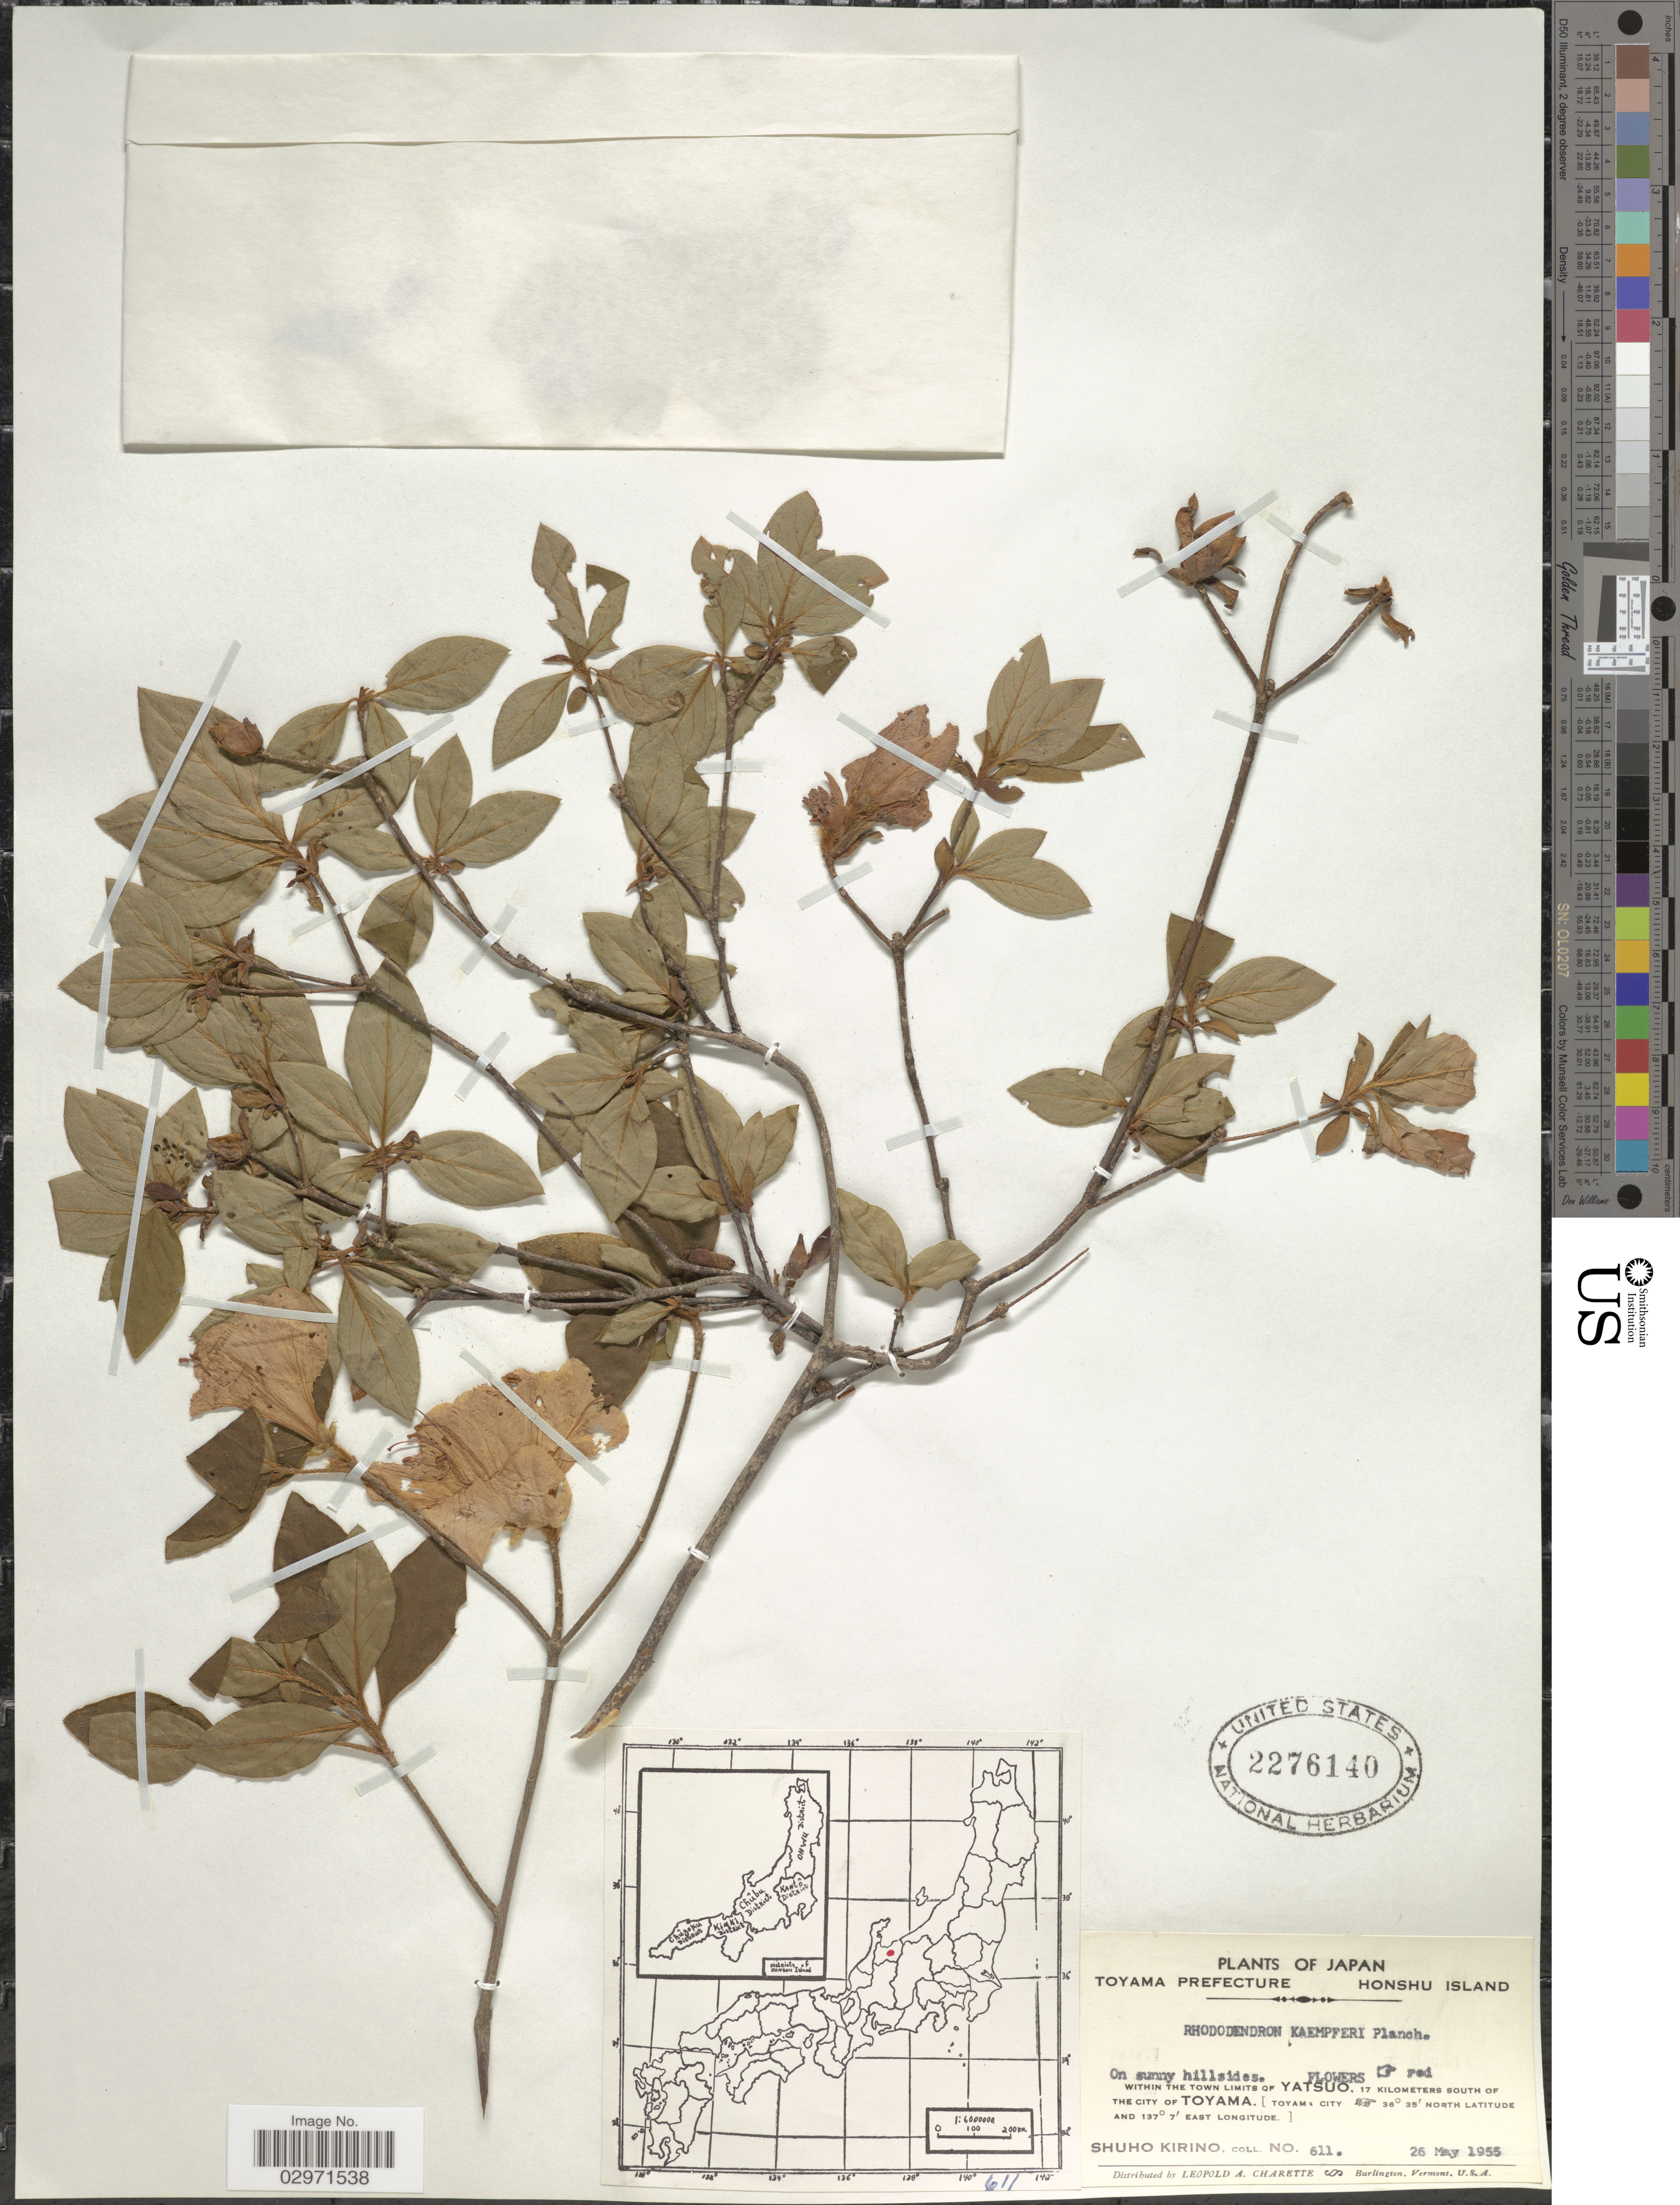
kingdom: Plantae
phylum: Tracheophyta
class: Magnoliopsida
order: Ericales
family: Ericaceae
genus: Rhododendron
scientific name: Rhododendron kaempferi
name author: Planch.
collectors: S. Kirino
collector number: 611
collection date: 1955-05-26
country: Japan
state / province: Toyama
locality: Toyama Prefecture. Honshu Island. Within the town limits of Yatsuo, 17 kilometers south of the city of Toyama. [Toyama city.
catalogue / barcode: US 2276140